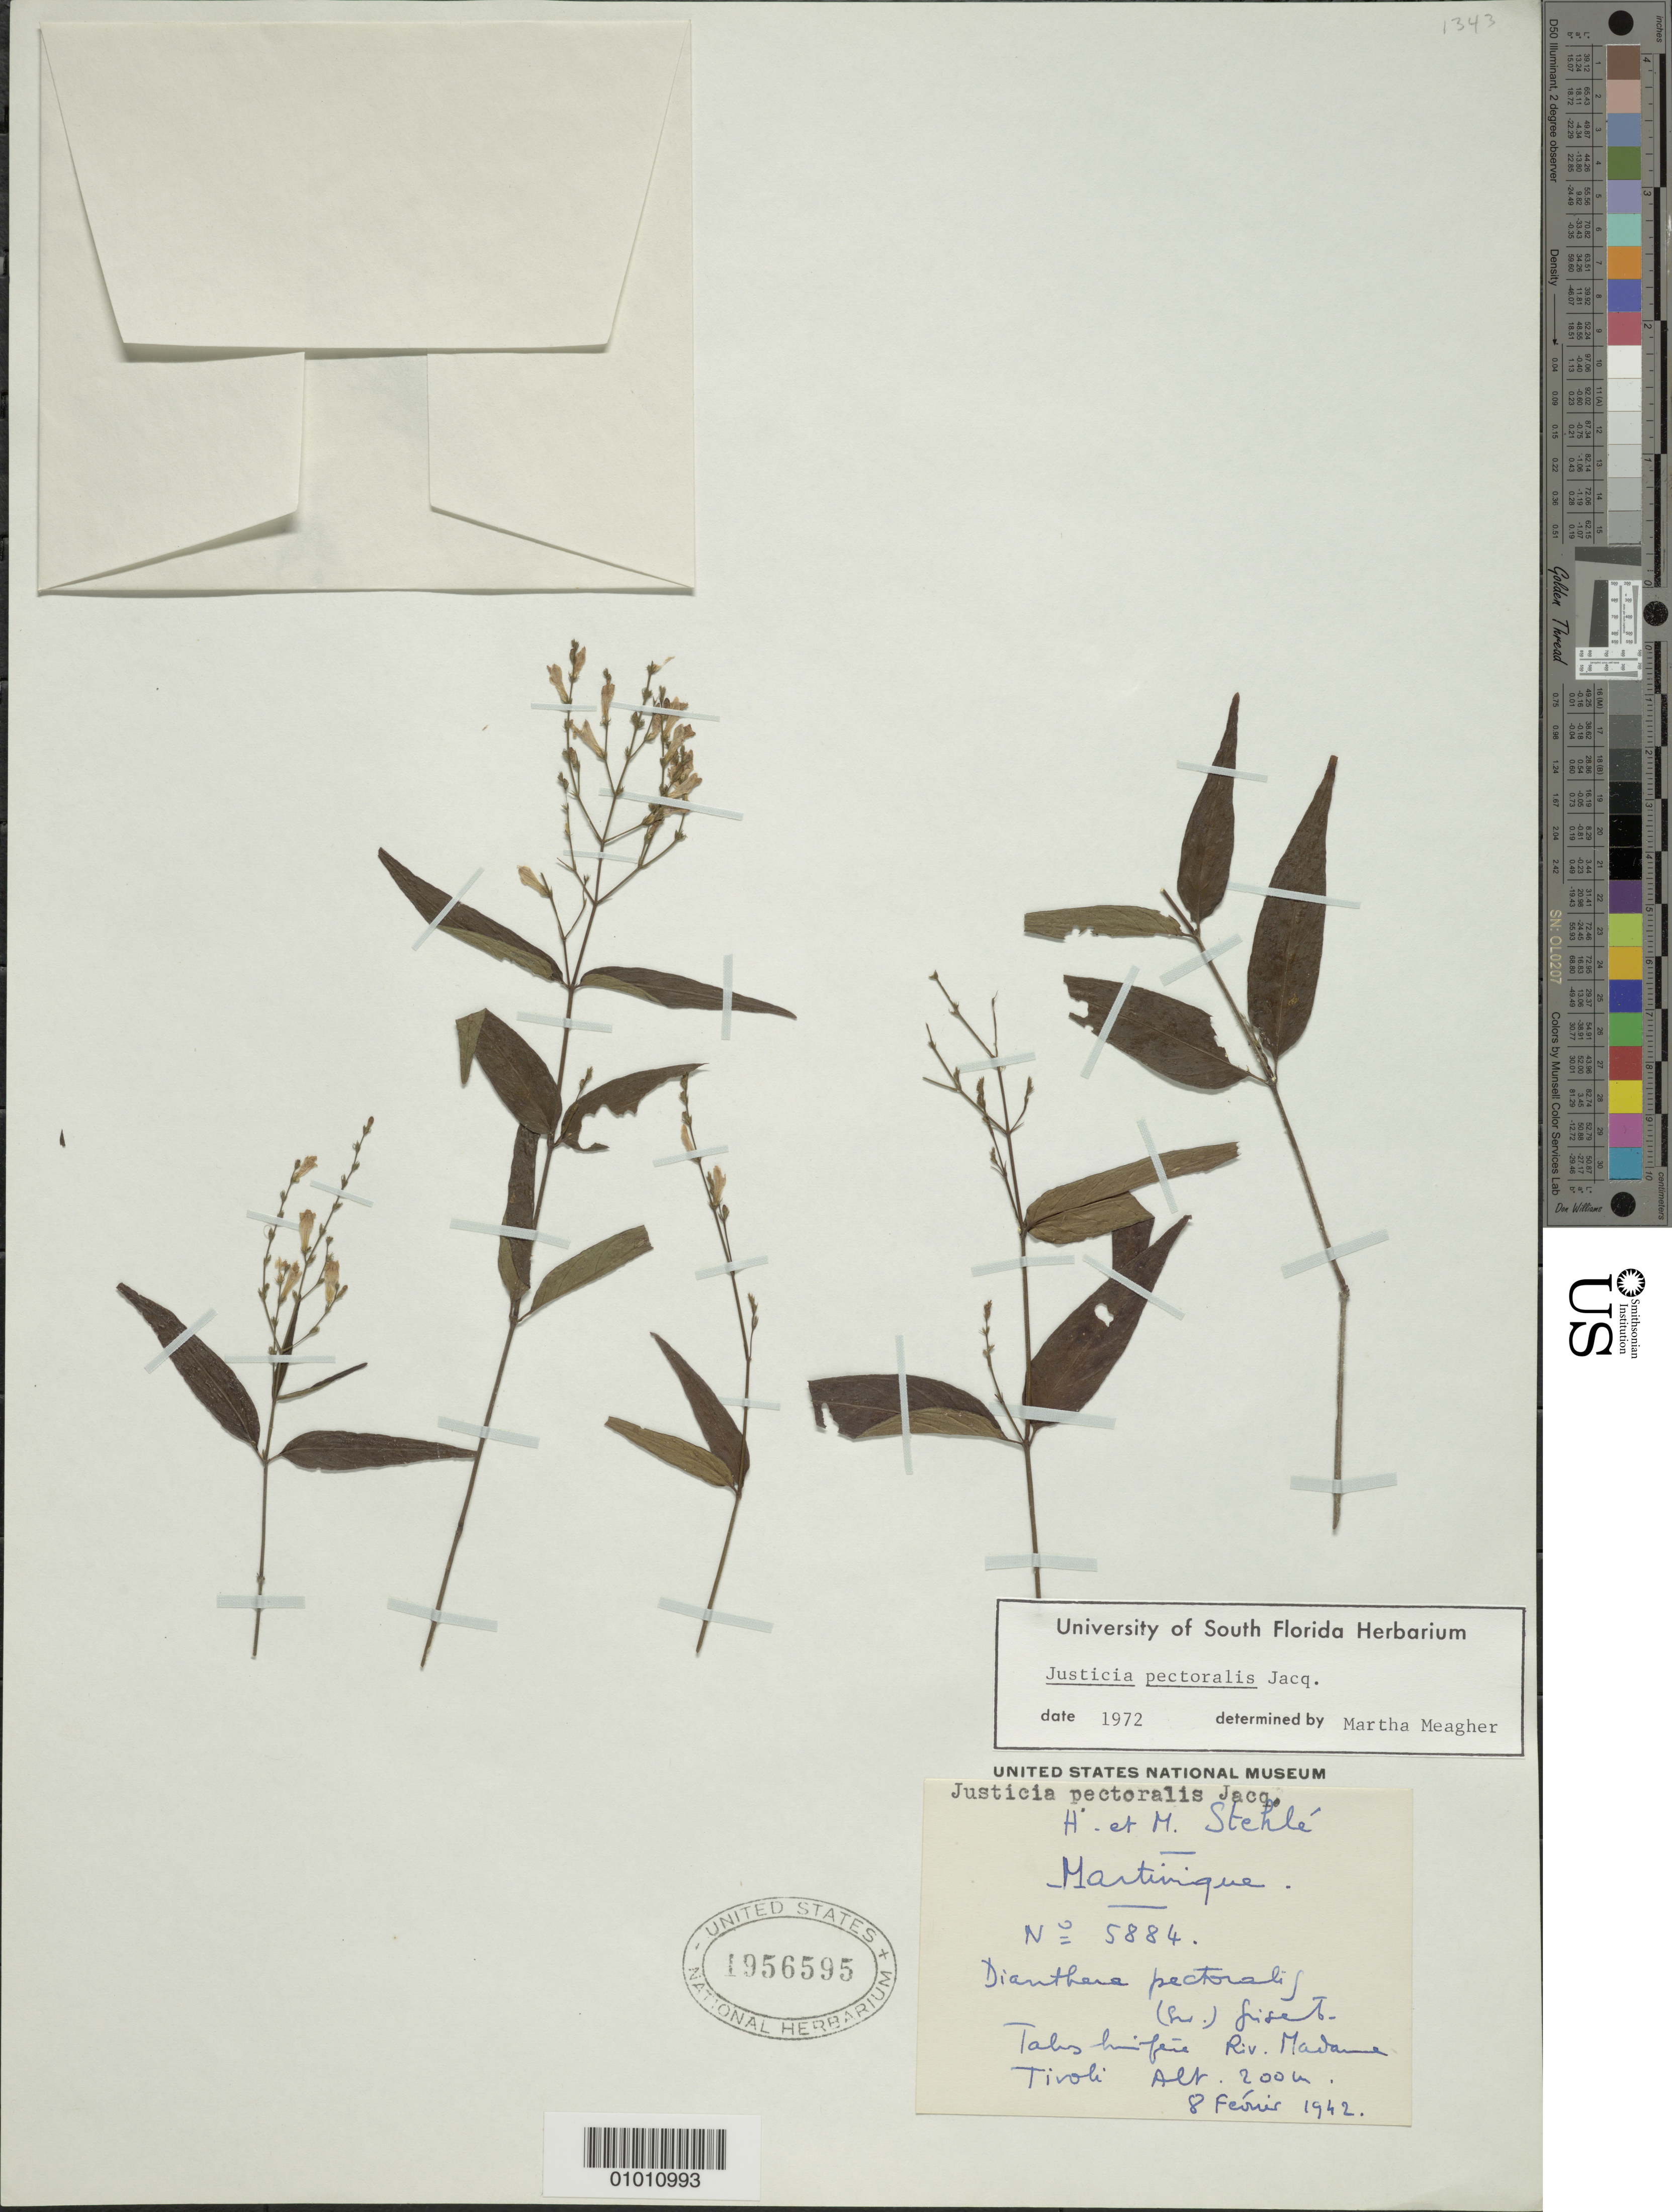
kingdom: Plantae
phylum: Tracheophyta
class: Magnoliopsida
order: Lamiales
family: Acanthaceae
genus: Justicia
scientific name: Justicia pectoralis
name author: Jacq.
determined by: Meagher, M.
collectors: H. Stehlé & M. Stehlé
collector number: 5884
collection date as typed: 08 Feb 1942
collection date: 1942-02-08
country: Martinique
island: Martinique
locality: Riv. Madame, Tivoli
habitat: Talus humifere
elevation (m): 200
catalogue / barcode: US 1956595